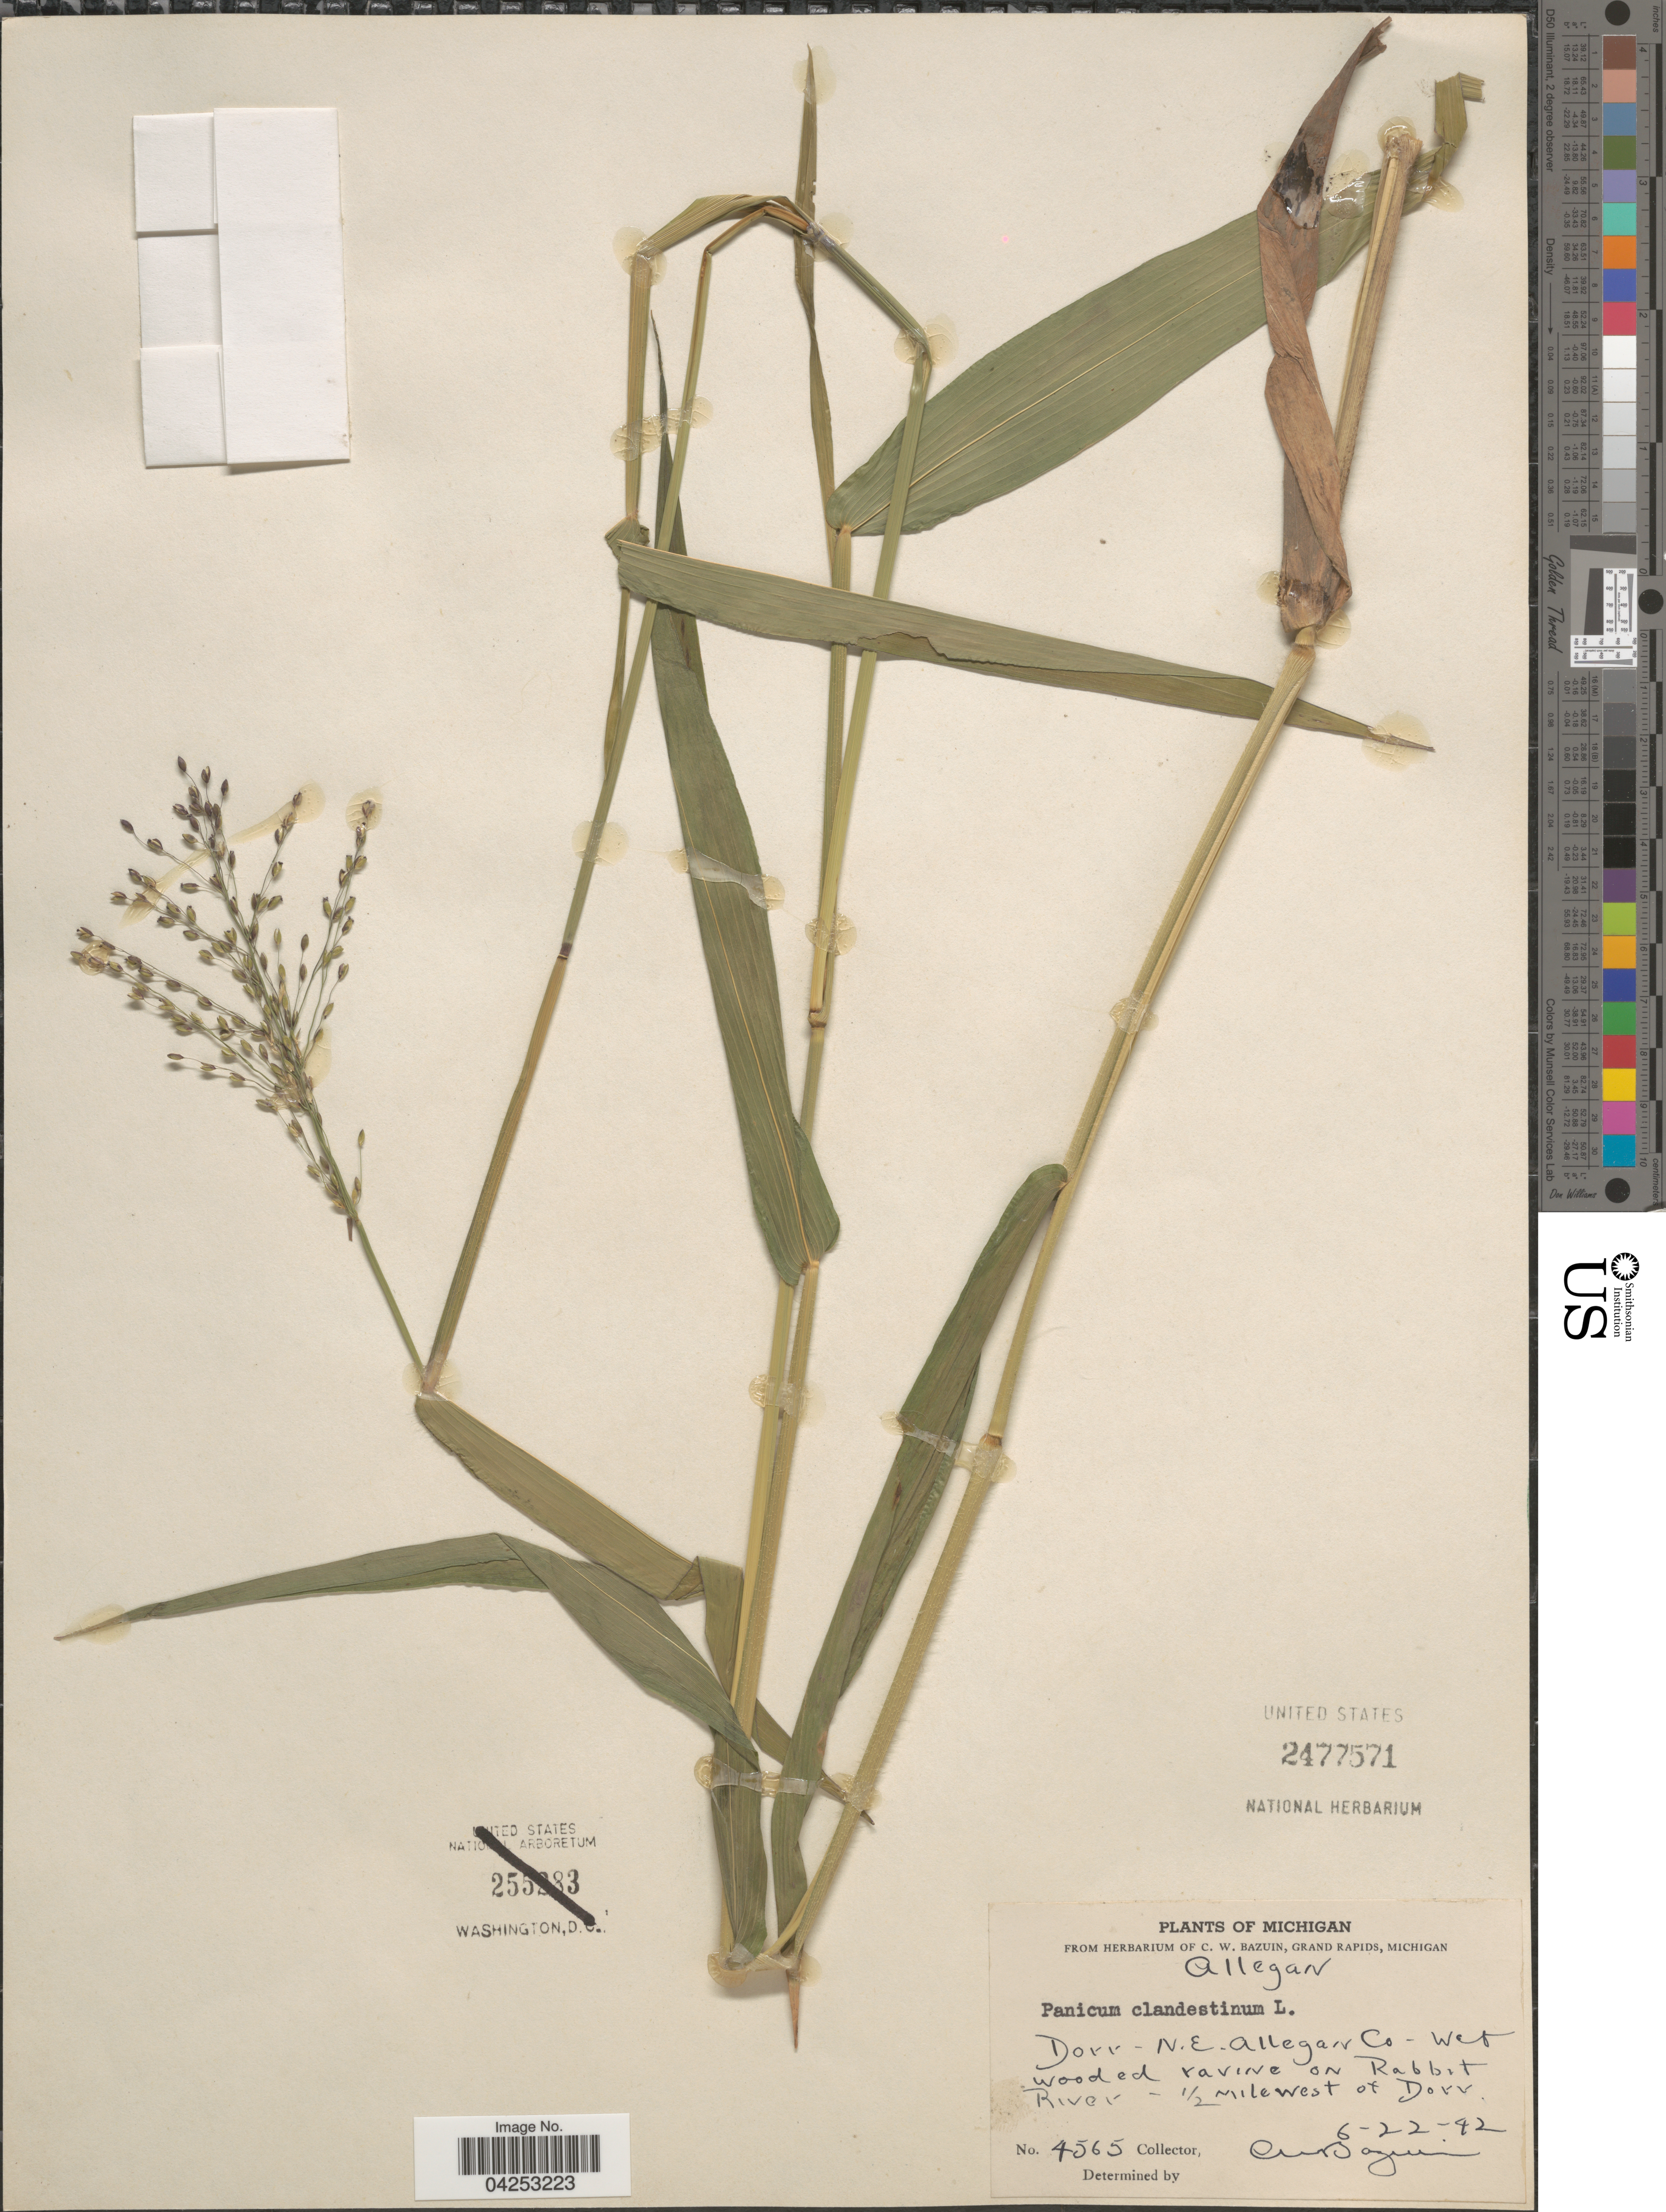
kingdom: Plantae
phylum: Tracheophyta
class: Liliopsida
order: Poales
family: Poaceae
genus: Dichanthelium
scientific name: Dichanthelium clandestinum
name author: (L.) Gould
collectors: C. Bazuin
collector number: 4565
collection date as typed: Transcribed d/m/y: 22/6/42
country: United States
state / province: Michigan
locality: Allegan. Dorr- N.E. Allegan Co. Wet wooded ravine on Rabbit River- ½ mile west of Dorr.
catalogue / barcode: US 2477571